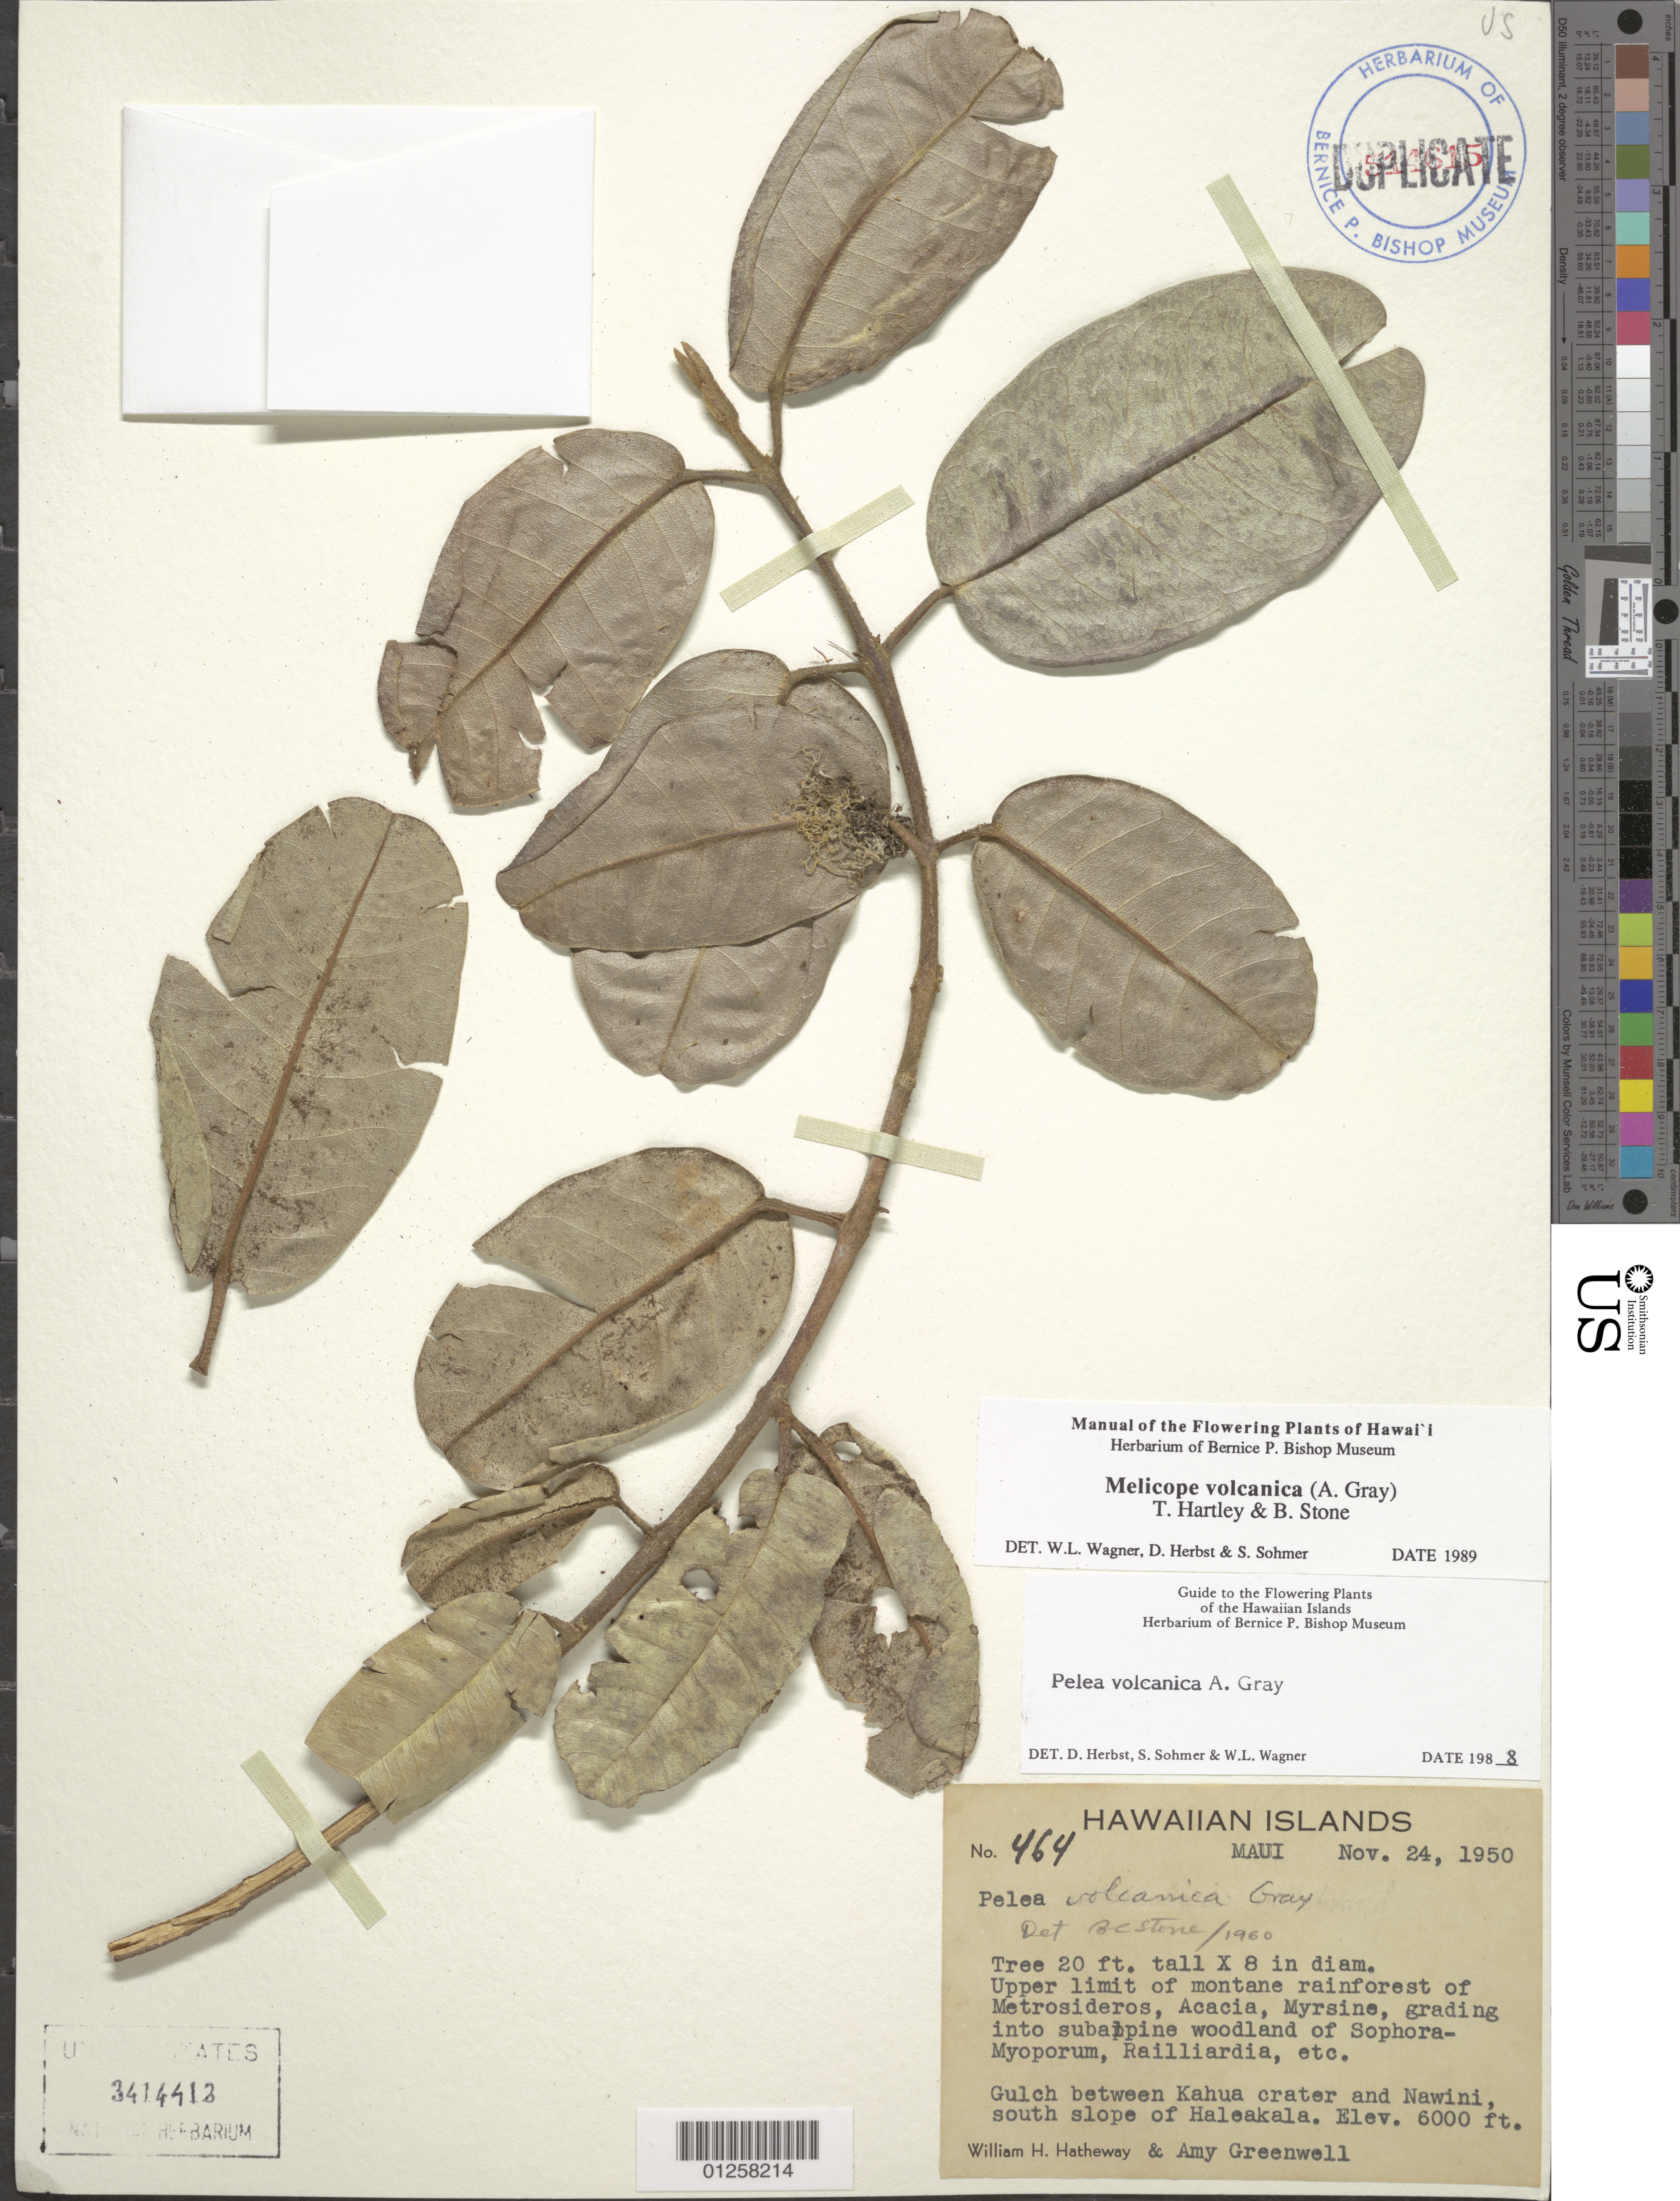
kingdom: Plantae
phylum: Tracheophyta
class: Magnoliopsida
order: Sapindales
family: Rutaceae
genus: Melicope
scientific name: Melicope volcanica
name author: (A. Gray) T.G. Hartley & B.C. Stone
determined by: Wagner, W. L.; Herbst, D. R.; Sohmer, S. H.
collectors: W. H. Hatheway, A. B. Greenwell & O. Degener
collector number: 464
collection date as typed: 24 Nov 1950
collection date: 1950-11-24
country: United States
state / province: Hawaii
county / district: Maui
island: Maui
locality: Gulch between Kahua crater and Nawini, south slope of Haleakala.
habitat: Montane rainforest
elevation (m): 1829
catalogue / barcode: US 3414418